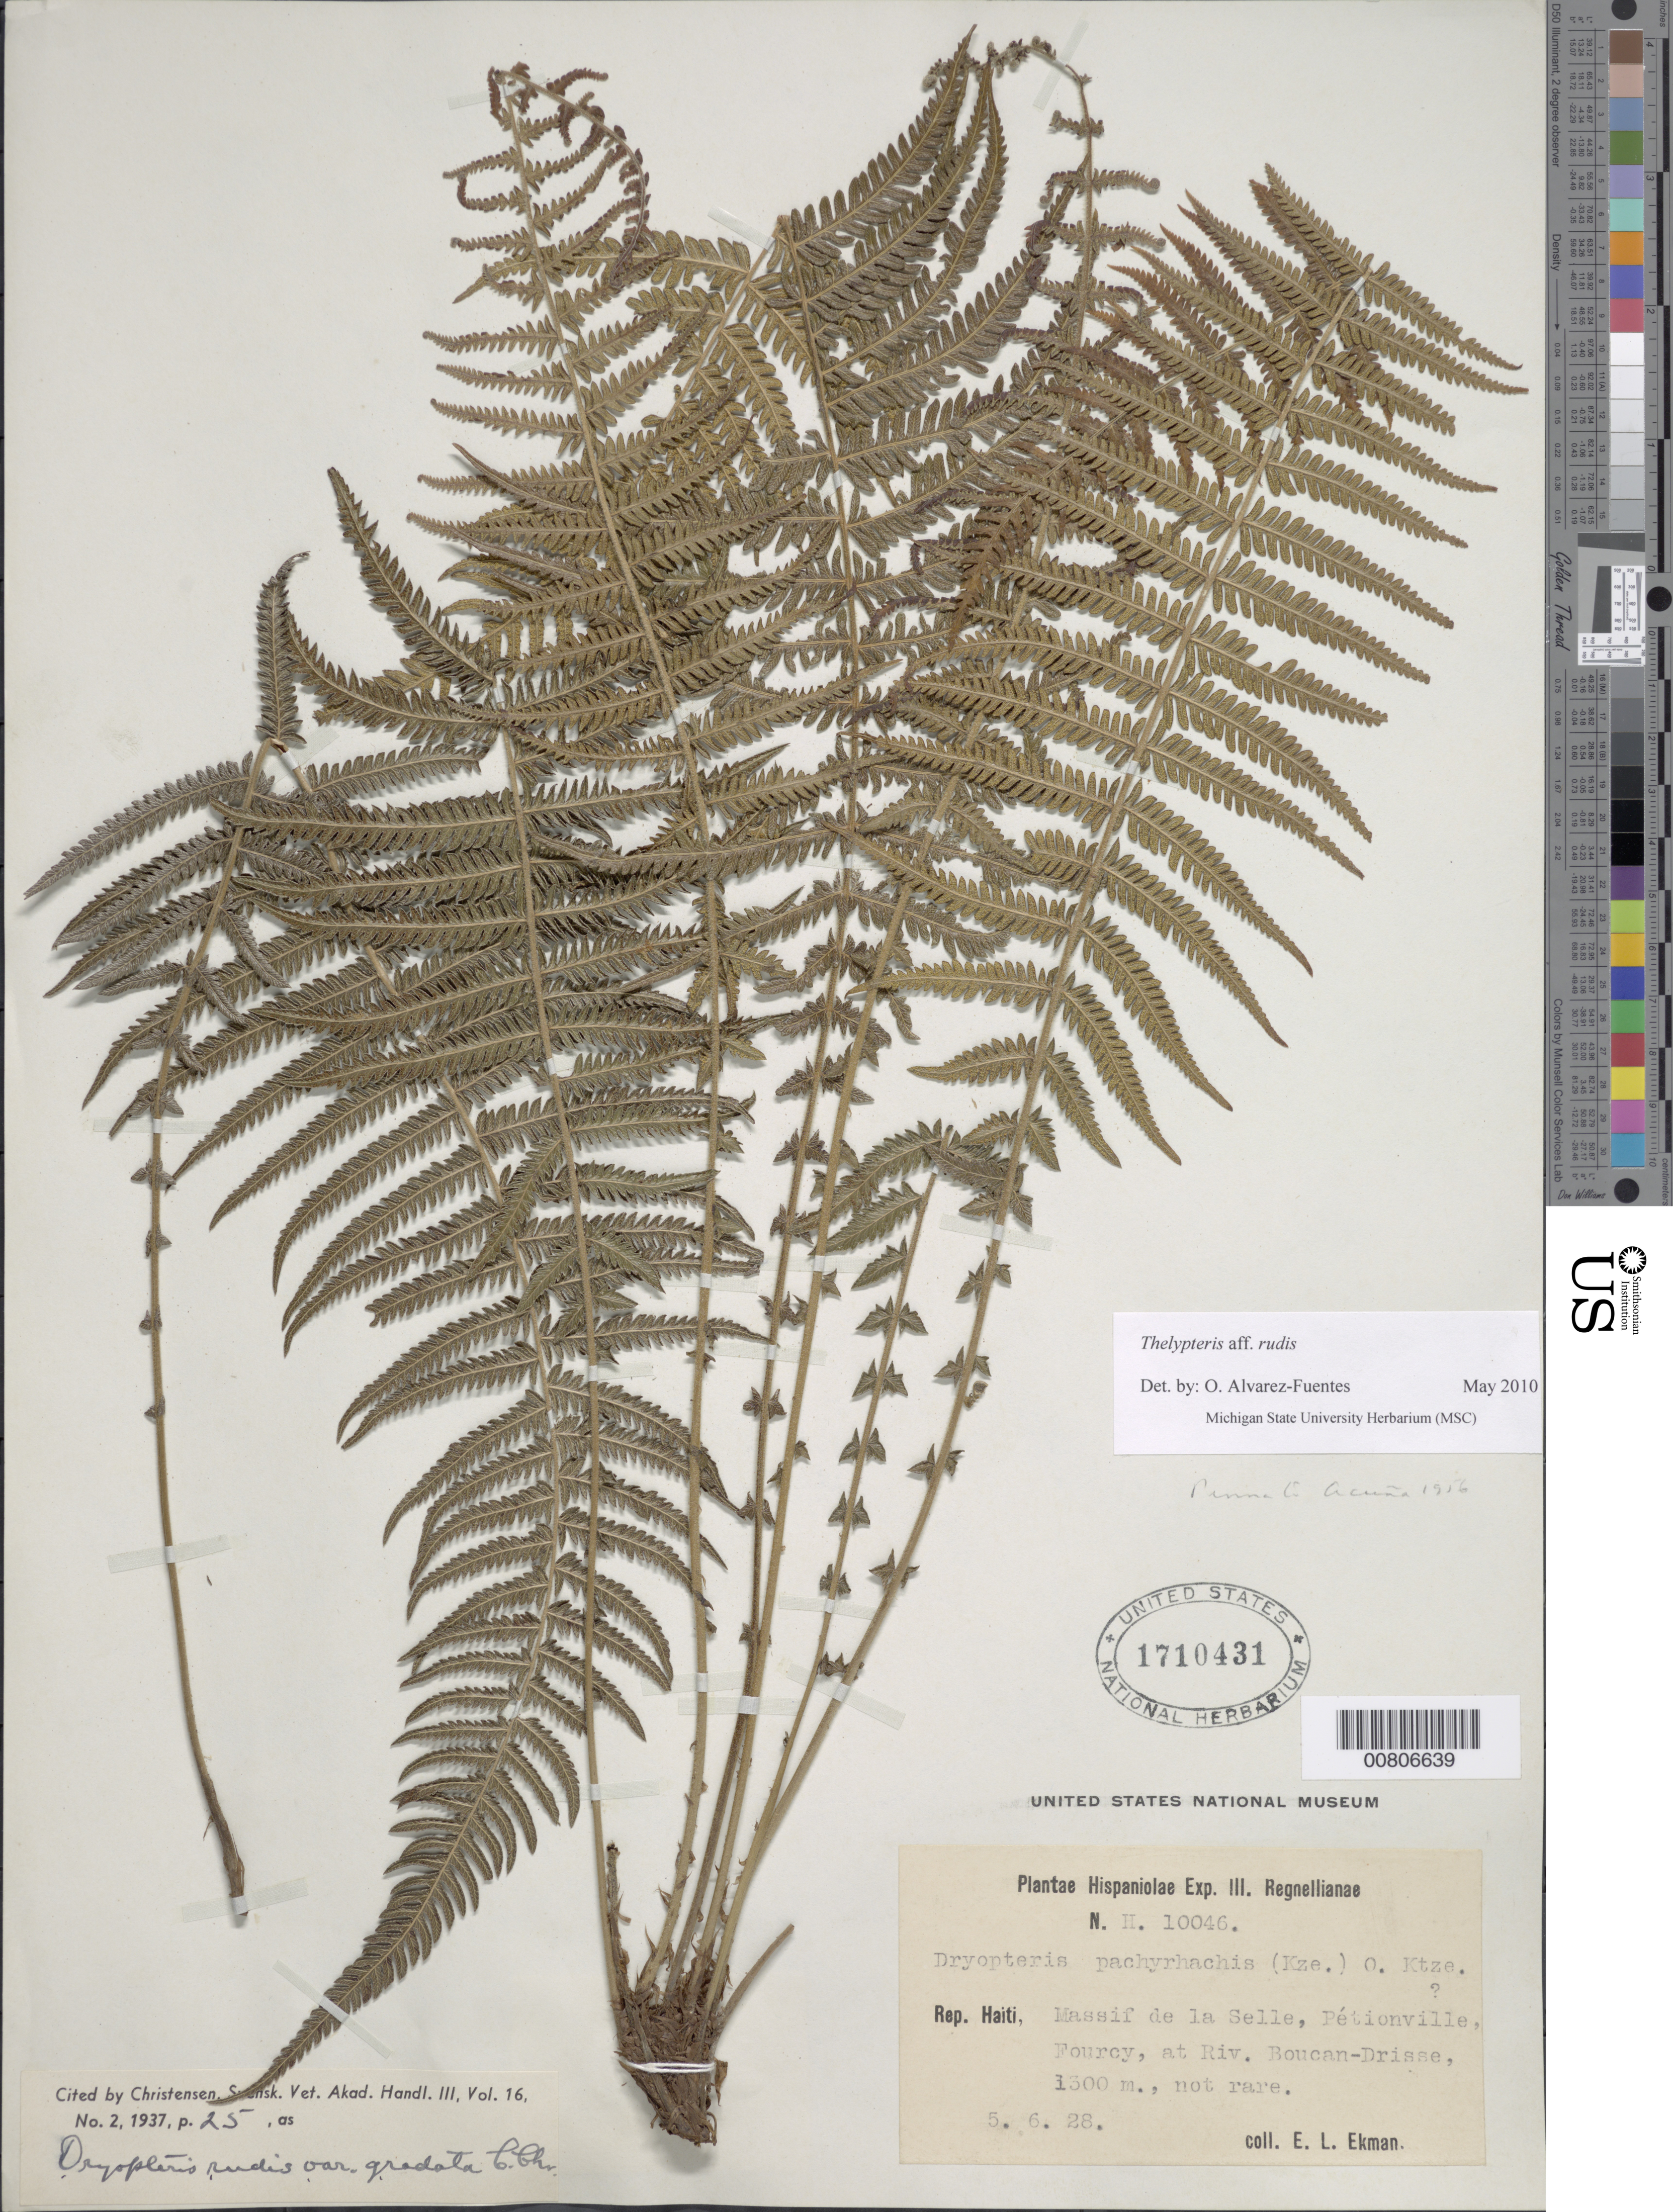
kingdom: Plantae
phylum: Tracheophyta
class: Polypodiopsida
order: Polypodiales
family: Thelypteridaceae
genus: Amauropelta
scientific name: Amauropelta rudis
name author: (Kunze) Pic. Serm.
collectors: E. L. Ekman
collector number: H 10046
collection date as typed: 05 Jun 1928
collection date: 1928-06-05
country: Haiti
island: Hispaniola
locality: Massif de la Selle, Pétionville, Fourcy, riv. Boucan-Drisse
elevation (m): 1300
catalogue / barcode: US 1710431